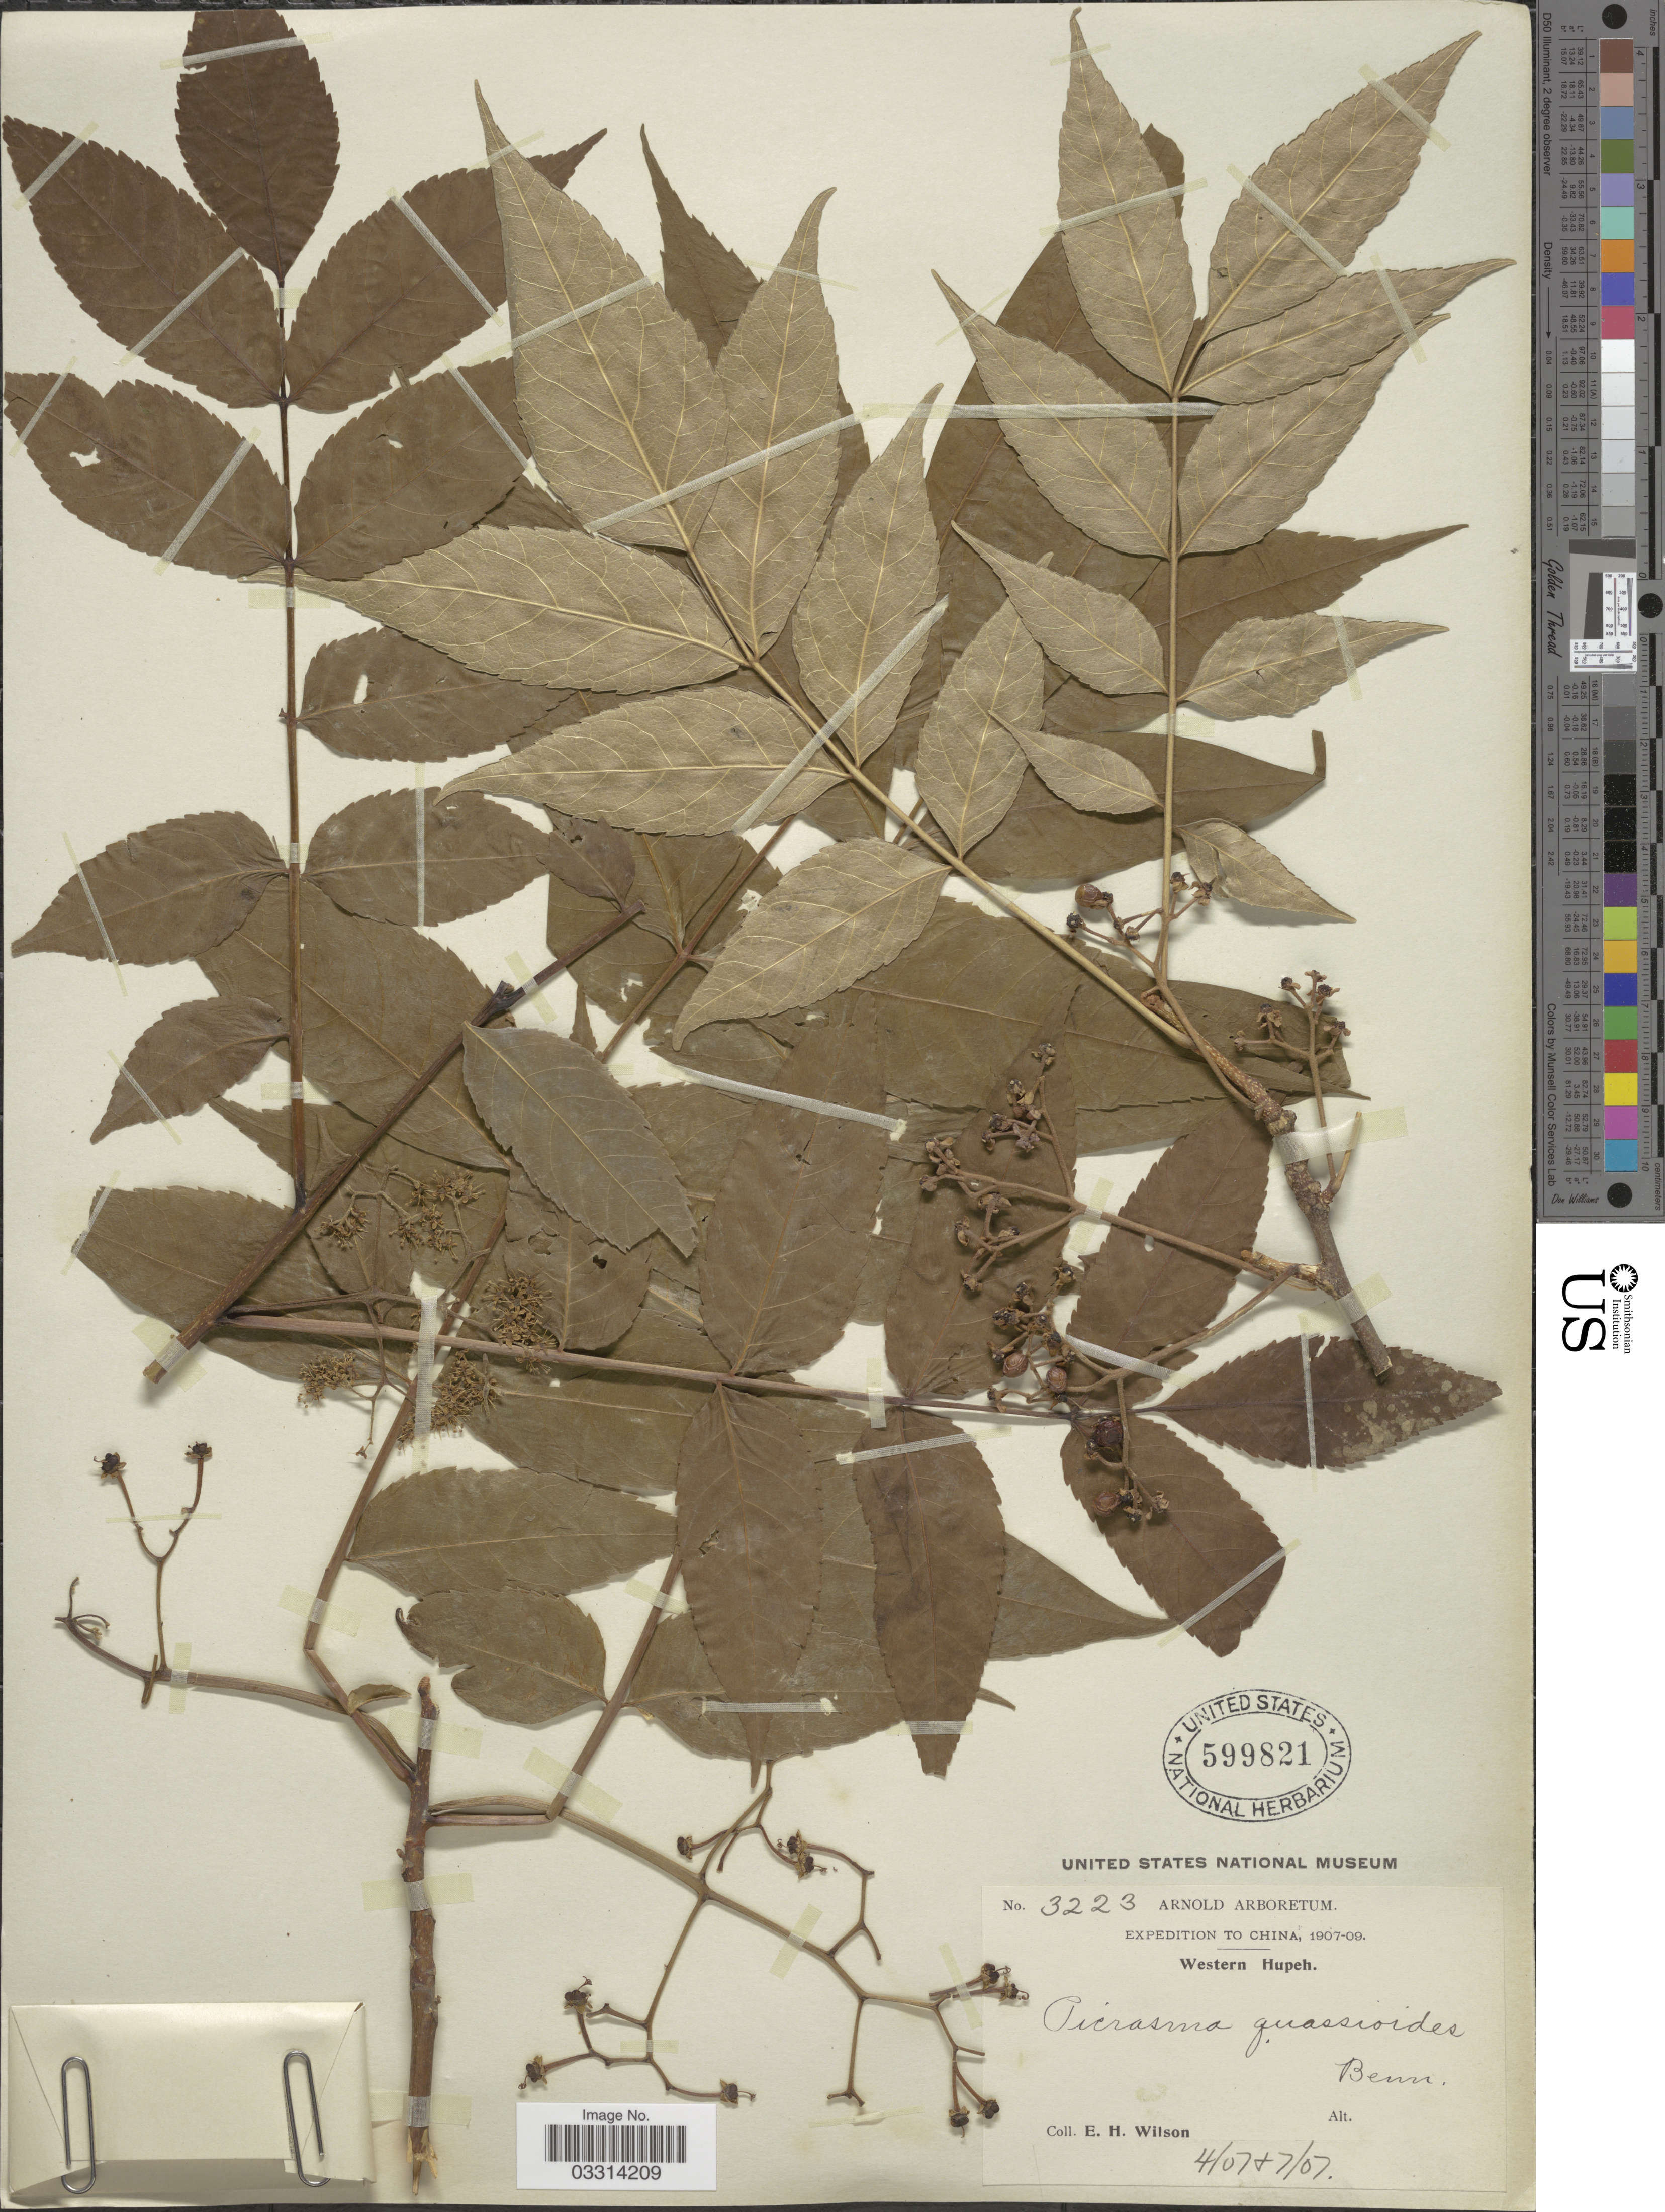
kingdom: Plantae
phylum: Tracheophyta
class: Magnoliopsida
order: Sapindales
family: Simaroubaceae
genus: Picrasma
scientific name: Picrasma quassioides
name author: (D. Don) Benn.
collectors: E. Wilson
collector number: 3223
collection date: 1907-04/1907-07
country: China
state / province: Hubei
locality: Western Hupeh.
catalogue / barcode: US 599821